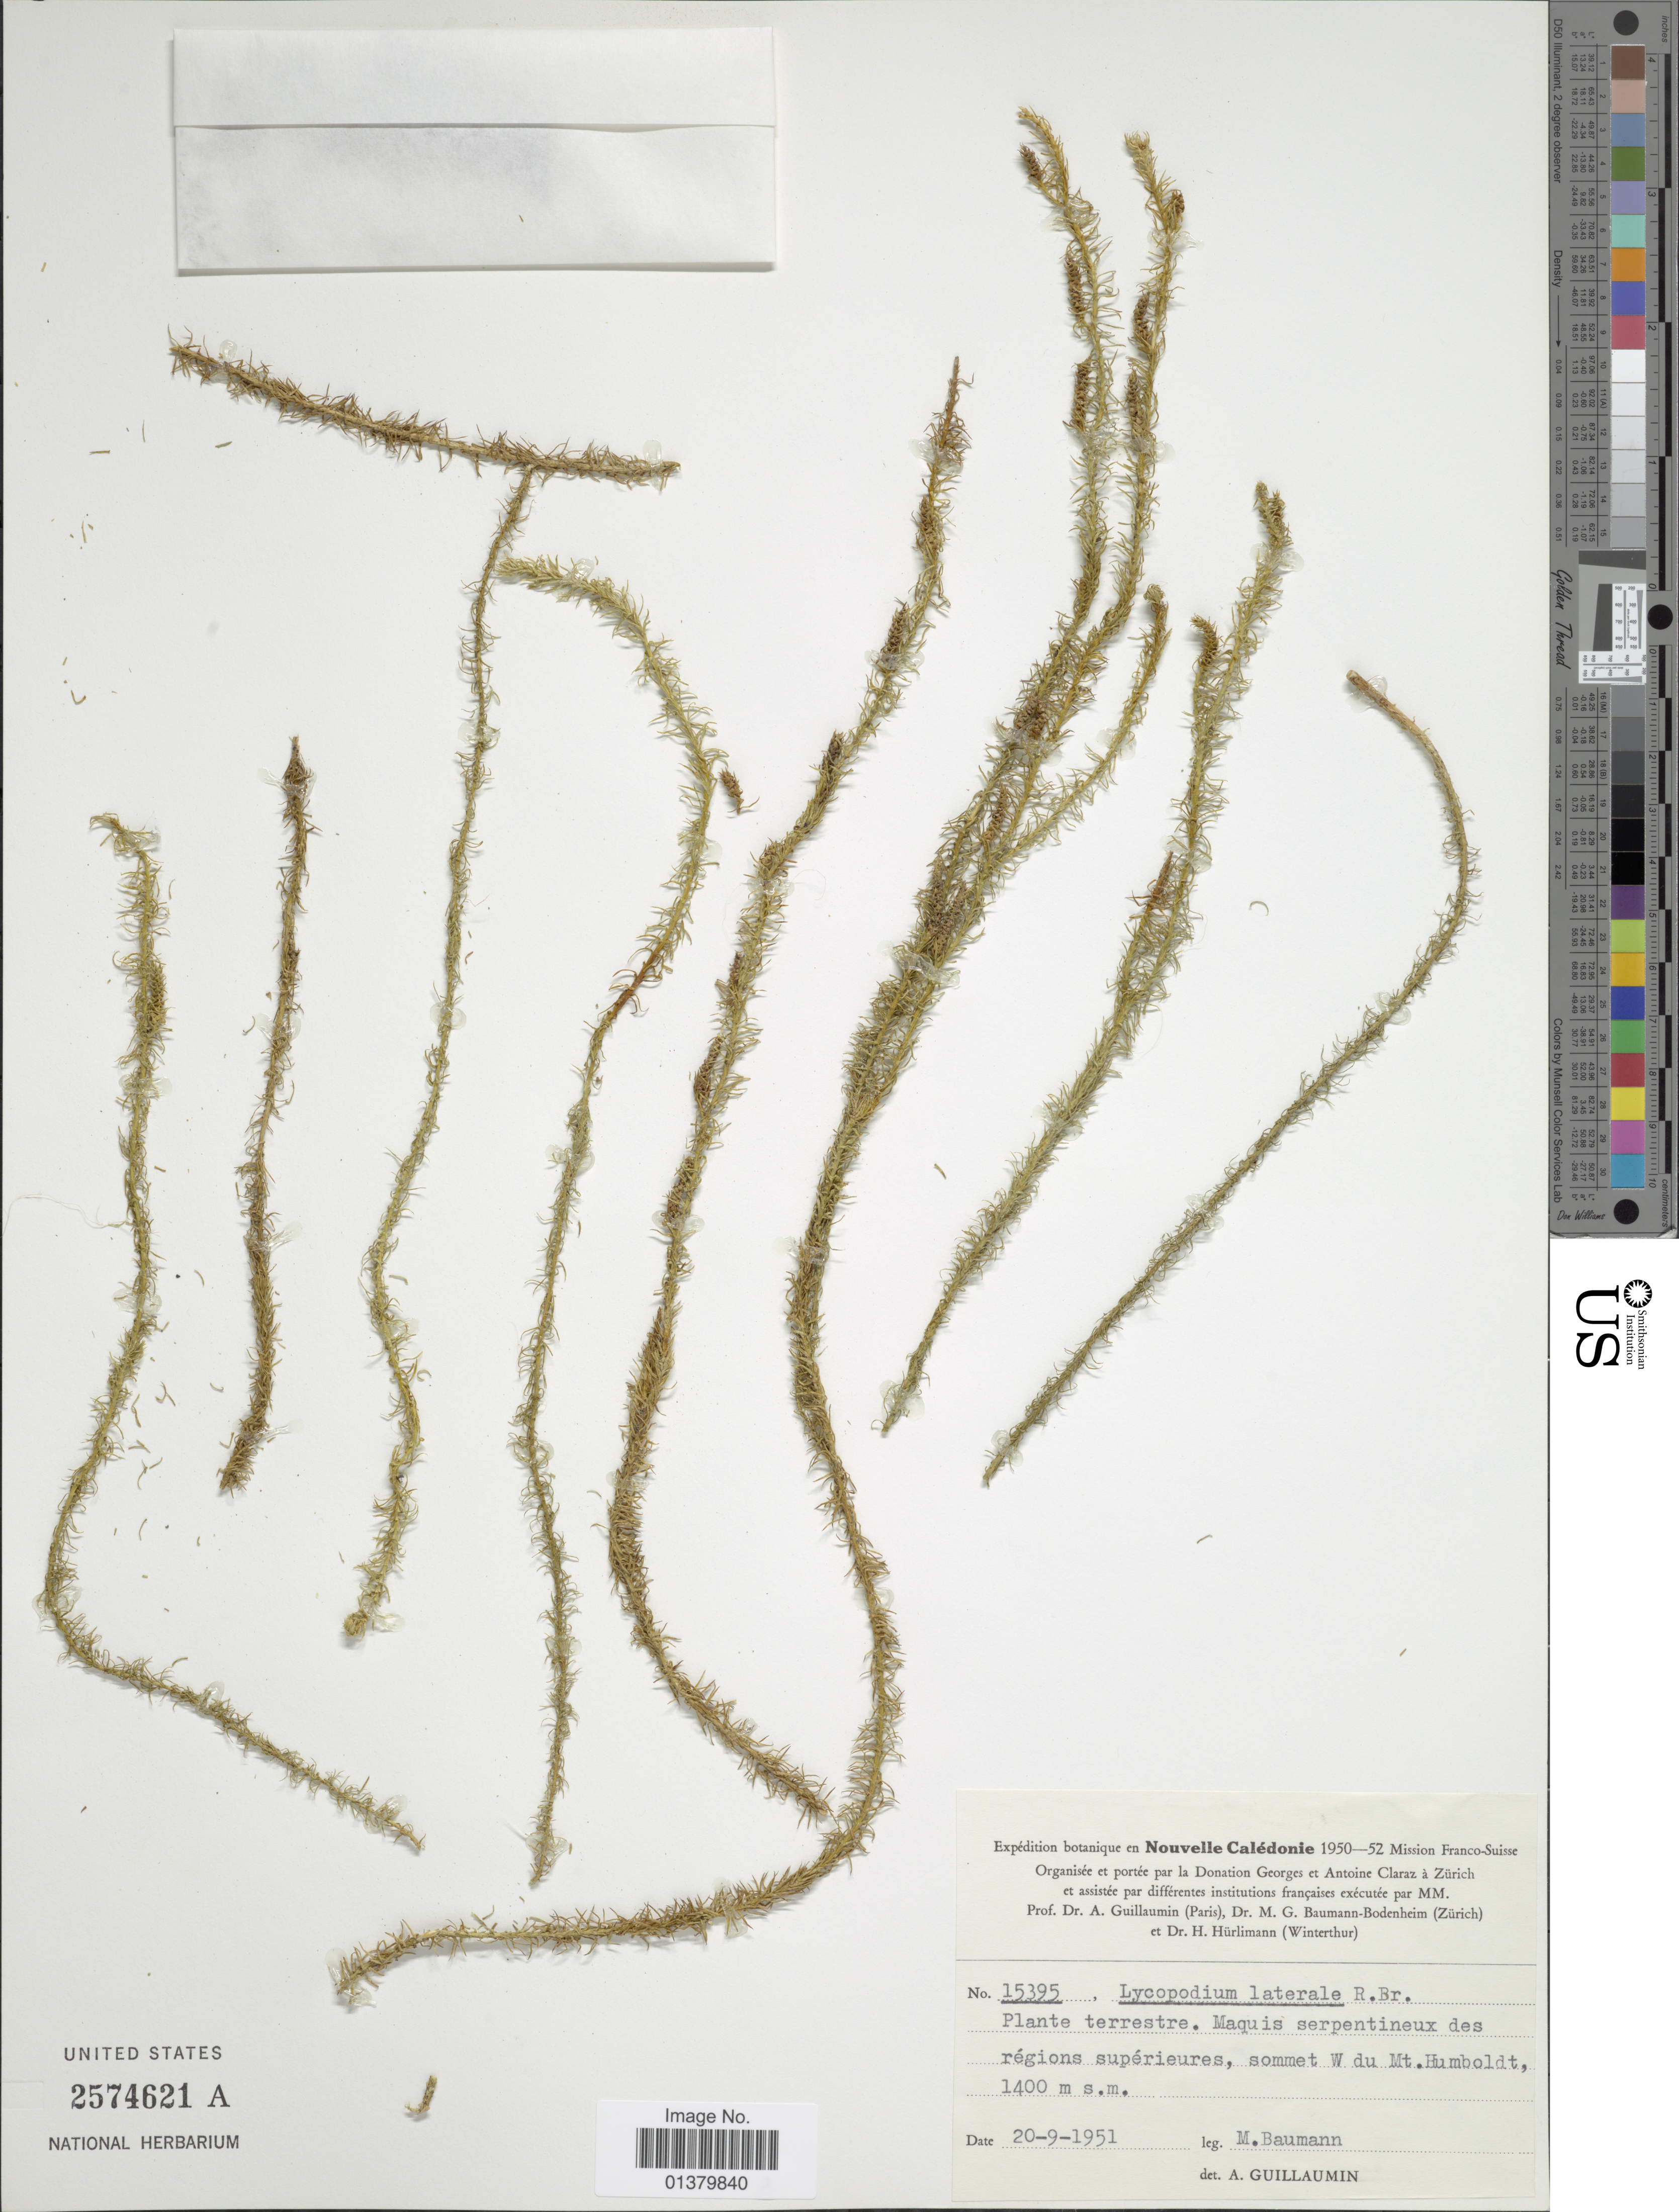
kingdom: Plantae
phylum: Tracheophyta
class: Lycopodiopsida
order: Lycopodiales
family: Lycopodiaceae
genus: Lateristachys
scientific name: Lateristachys lateralis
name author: (R. Br.) Holub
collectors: M. Baumann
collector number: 15395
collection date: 1951-09-20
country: New Caledonia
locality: Maquis serpentineux des régions supérieures, sommet W du Mt Humboldt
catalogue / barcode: US 2574624A